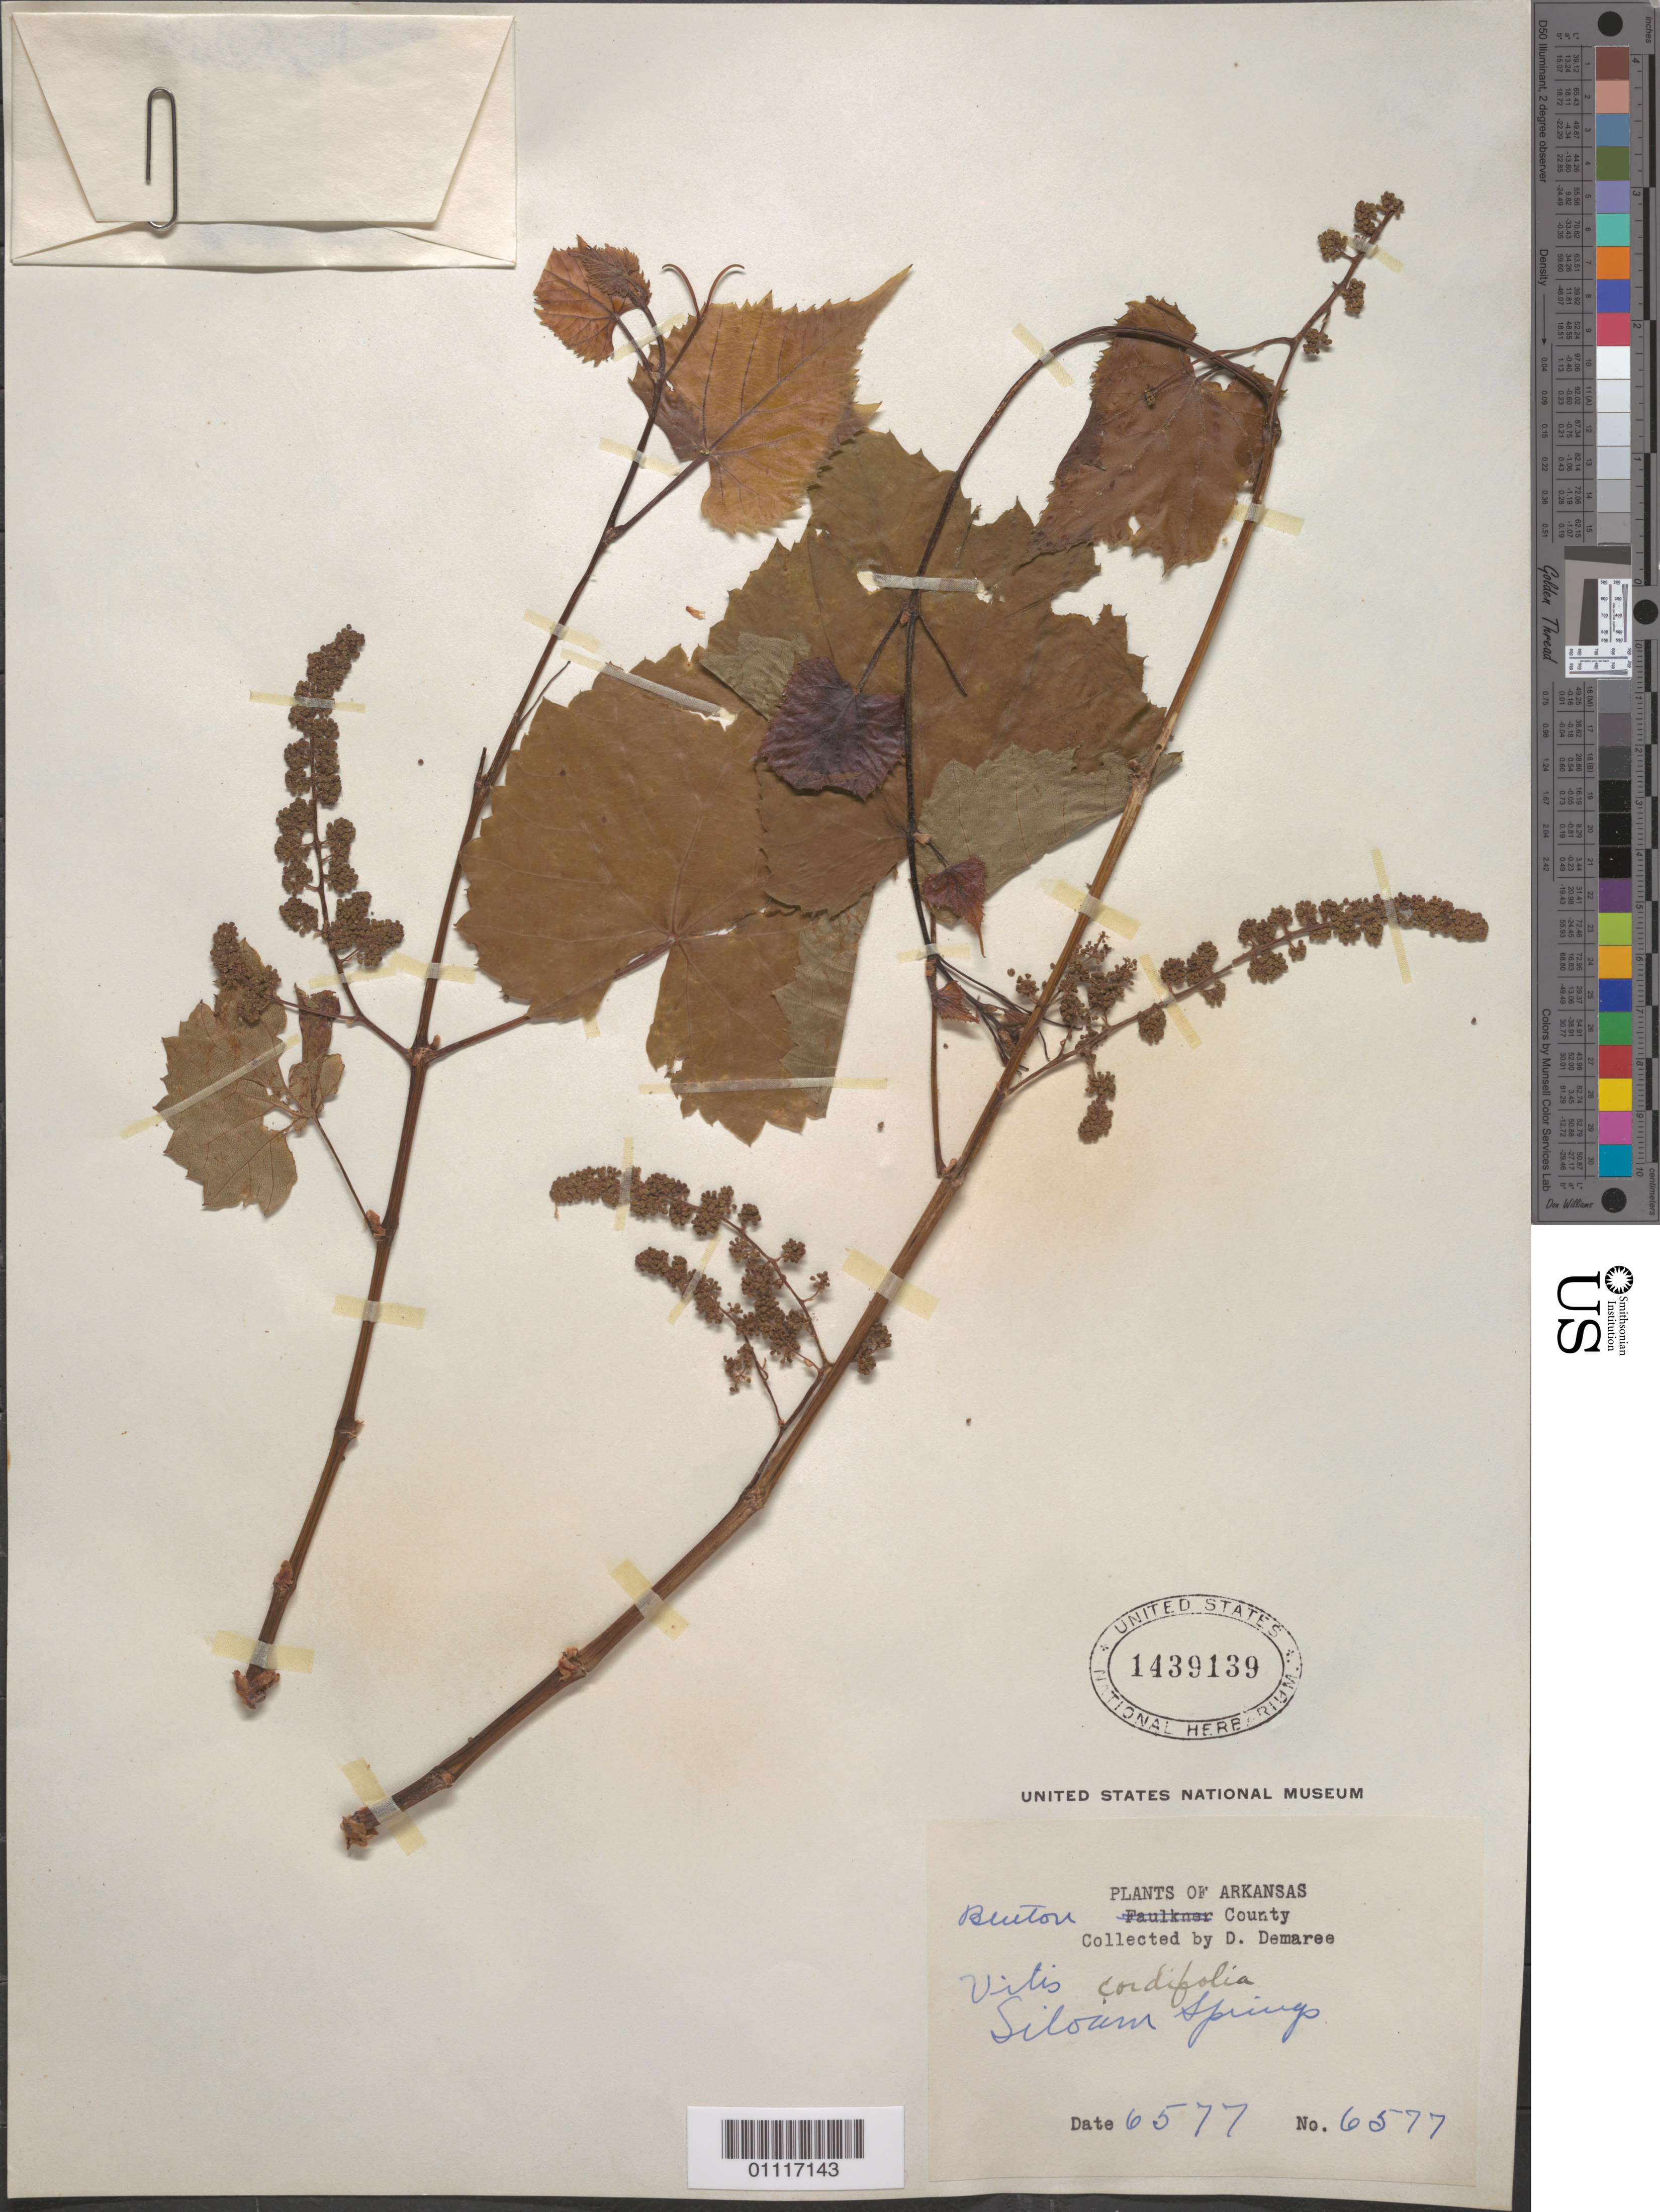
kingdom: Plantae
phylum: Tracheophyta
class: Magnoliopsida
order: Vitales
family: Vitaceae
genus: Vitis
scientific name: Vitis cordifolia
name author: Michx.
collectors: D. Demaree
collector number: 6577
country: United States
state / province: Arkansas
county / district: Benton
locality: Siloam Springs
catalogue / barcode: US 1439139